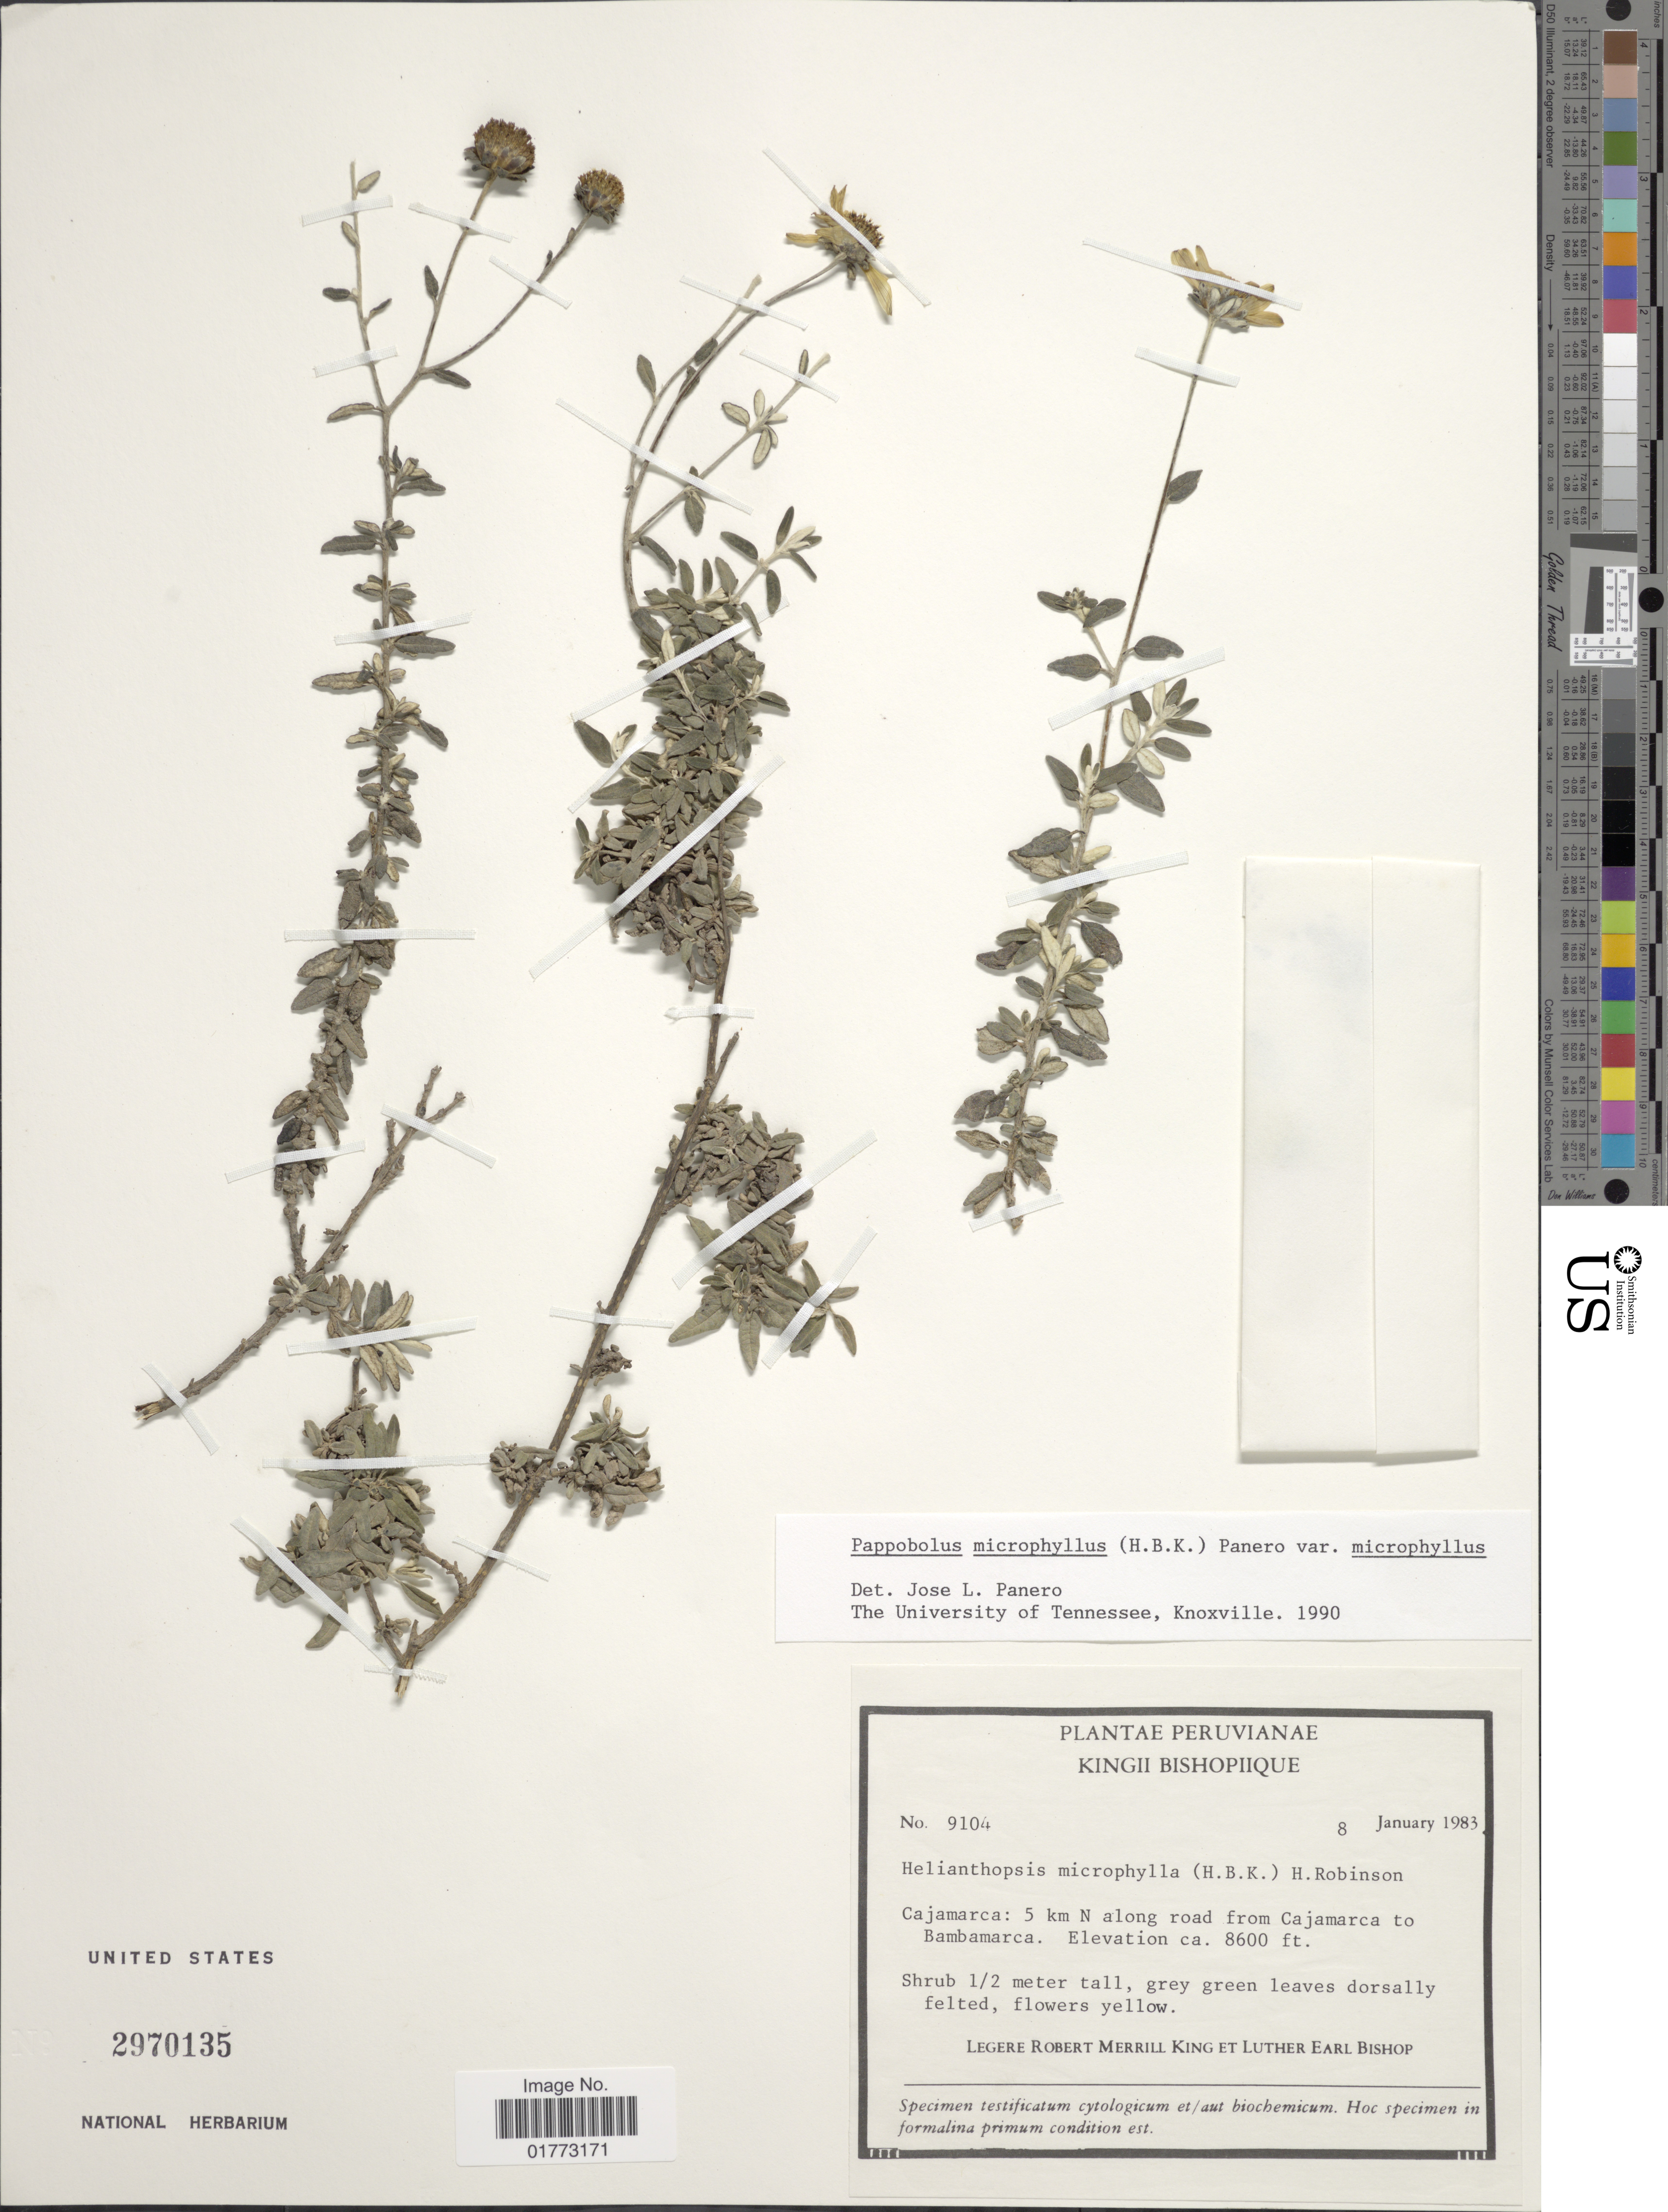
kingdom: Plantae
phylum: Tracheophyta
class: Magnoliopsida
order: Asterales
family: Asteraceae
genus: Pappobolus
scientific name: Pappobolus microphyllus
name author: (Kunth) Panero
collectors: R. M. King & L. E. Bishop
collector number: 9104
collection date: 1983-01-08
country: Peru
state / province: Cajamarca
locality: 5 km N along road from Cajamarca to Bambamarca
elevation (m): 2621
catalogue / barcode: US 2970135